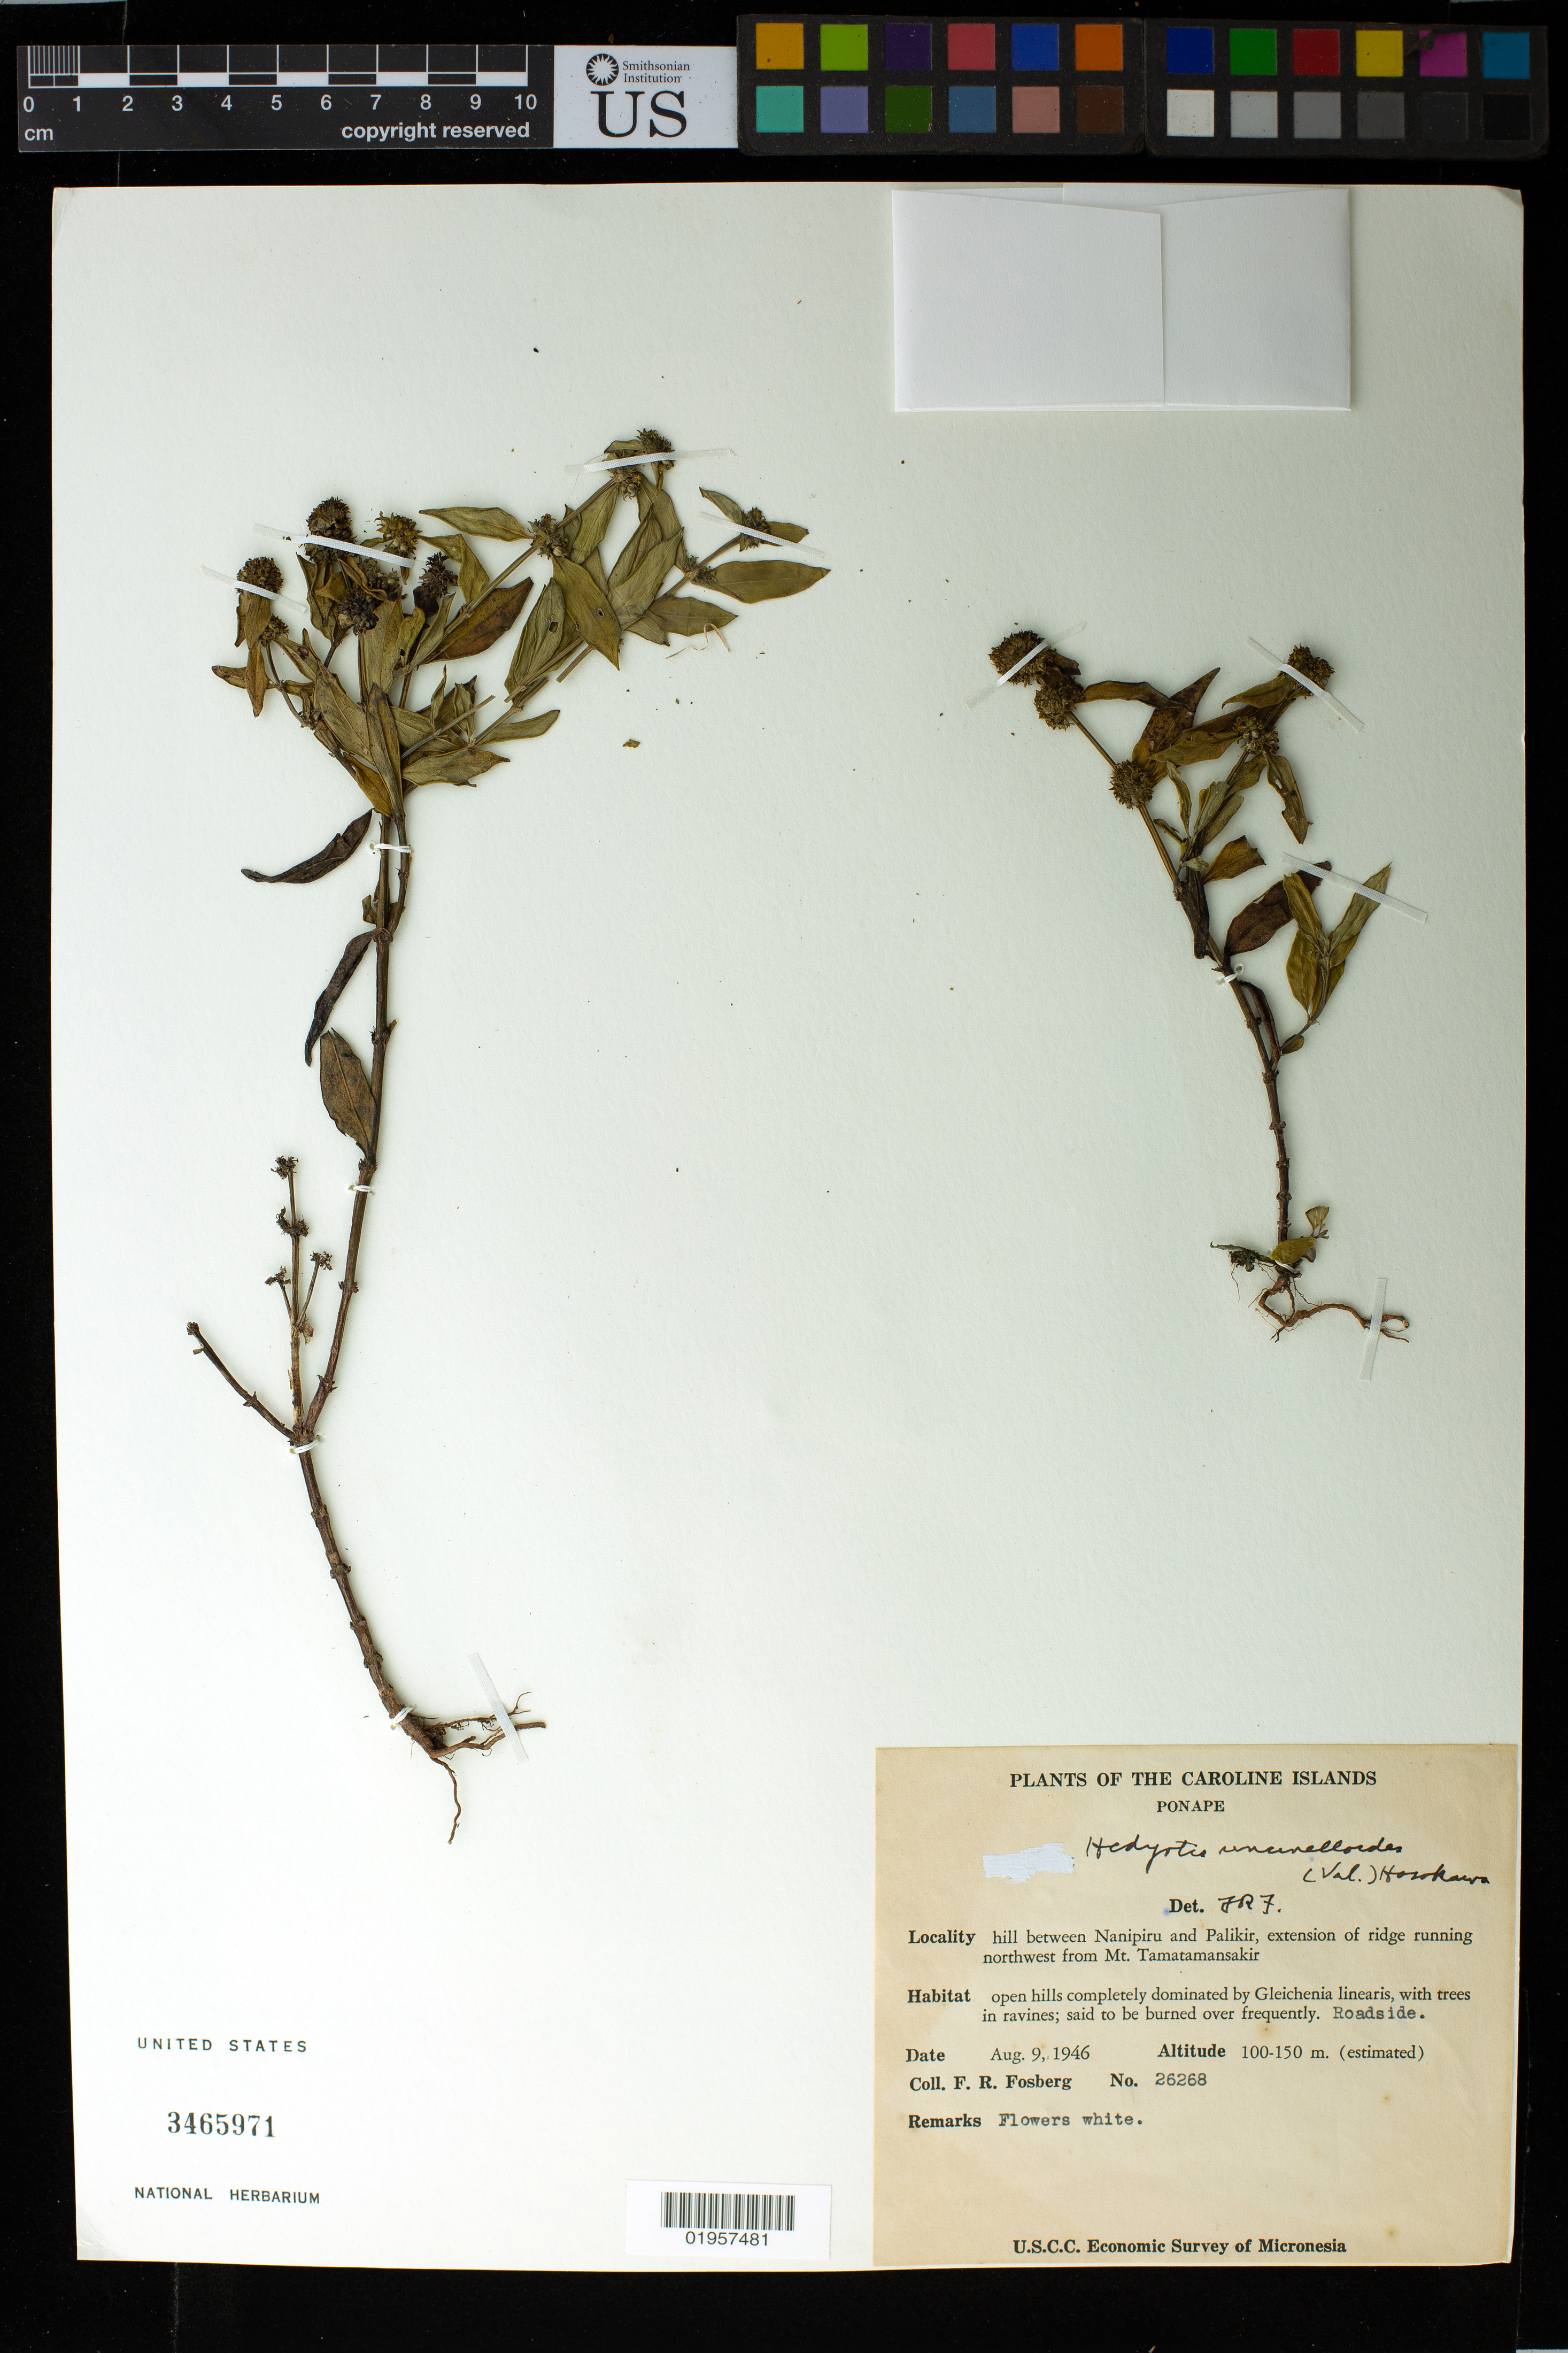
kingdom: Plantae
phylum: Tracheophyta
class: Magnoliopsida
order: Gentianales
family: Rubiaceae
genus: Hedyotis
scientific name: Hedyotis uncinelloides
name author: (Valeton) Hosok.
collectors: F. R. Fosberg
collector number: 26268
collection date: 1946-08-09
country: Micronesia, Federated States of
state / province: Pohnpei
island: Pohnpei [Ponape]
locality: Between Nanipiru and Palikir, NW from Mt. Tamatamansakir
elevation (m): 100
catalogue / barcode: US 3465971